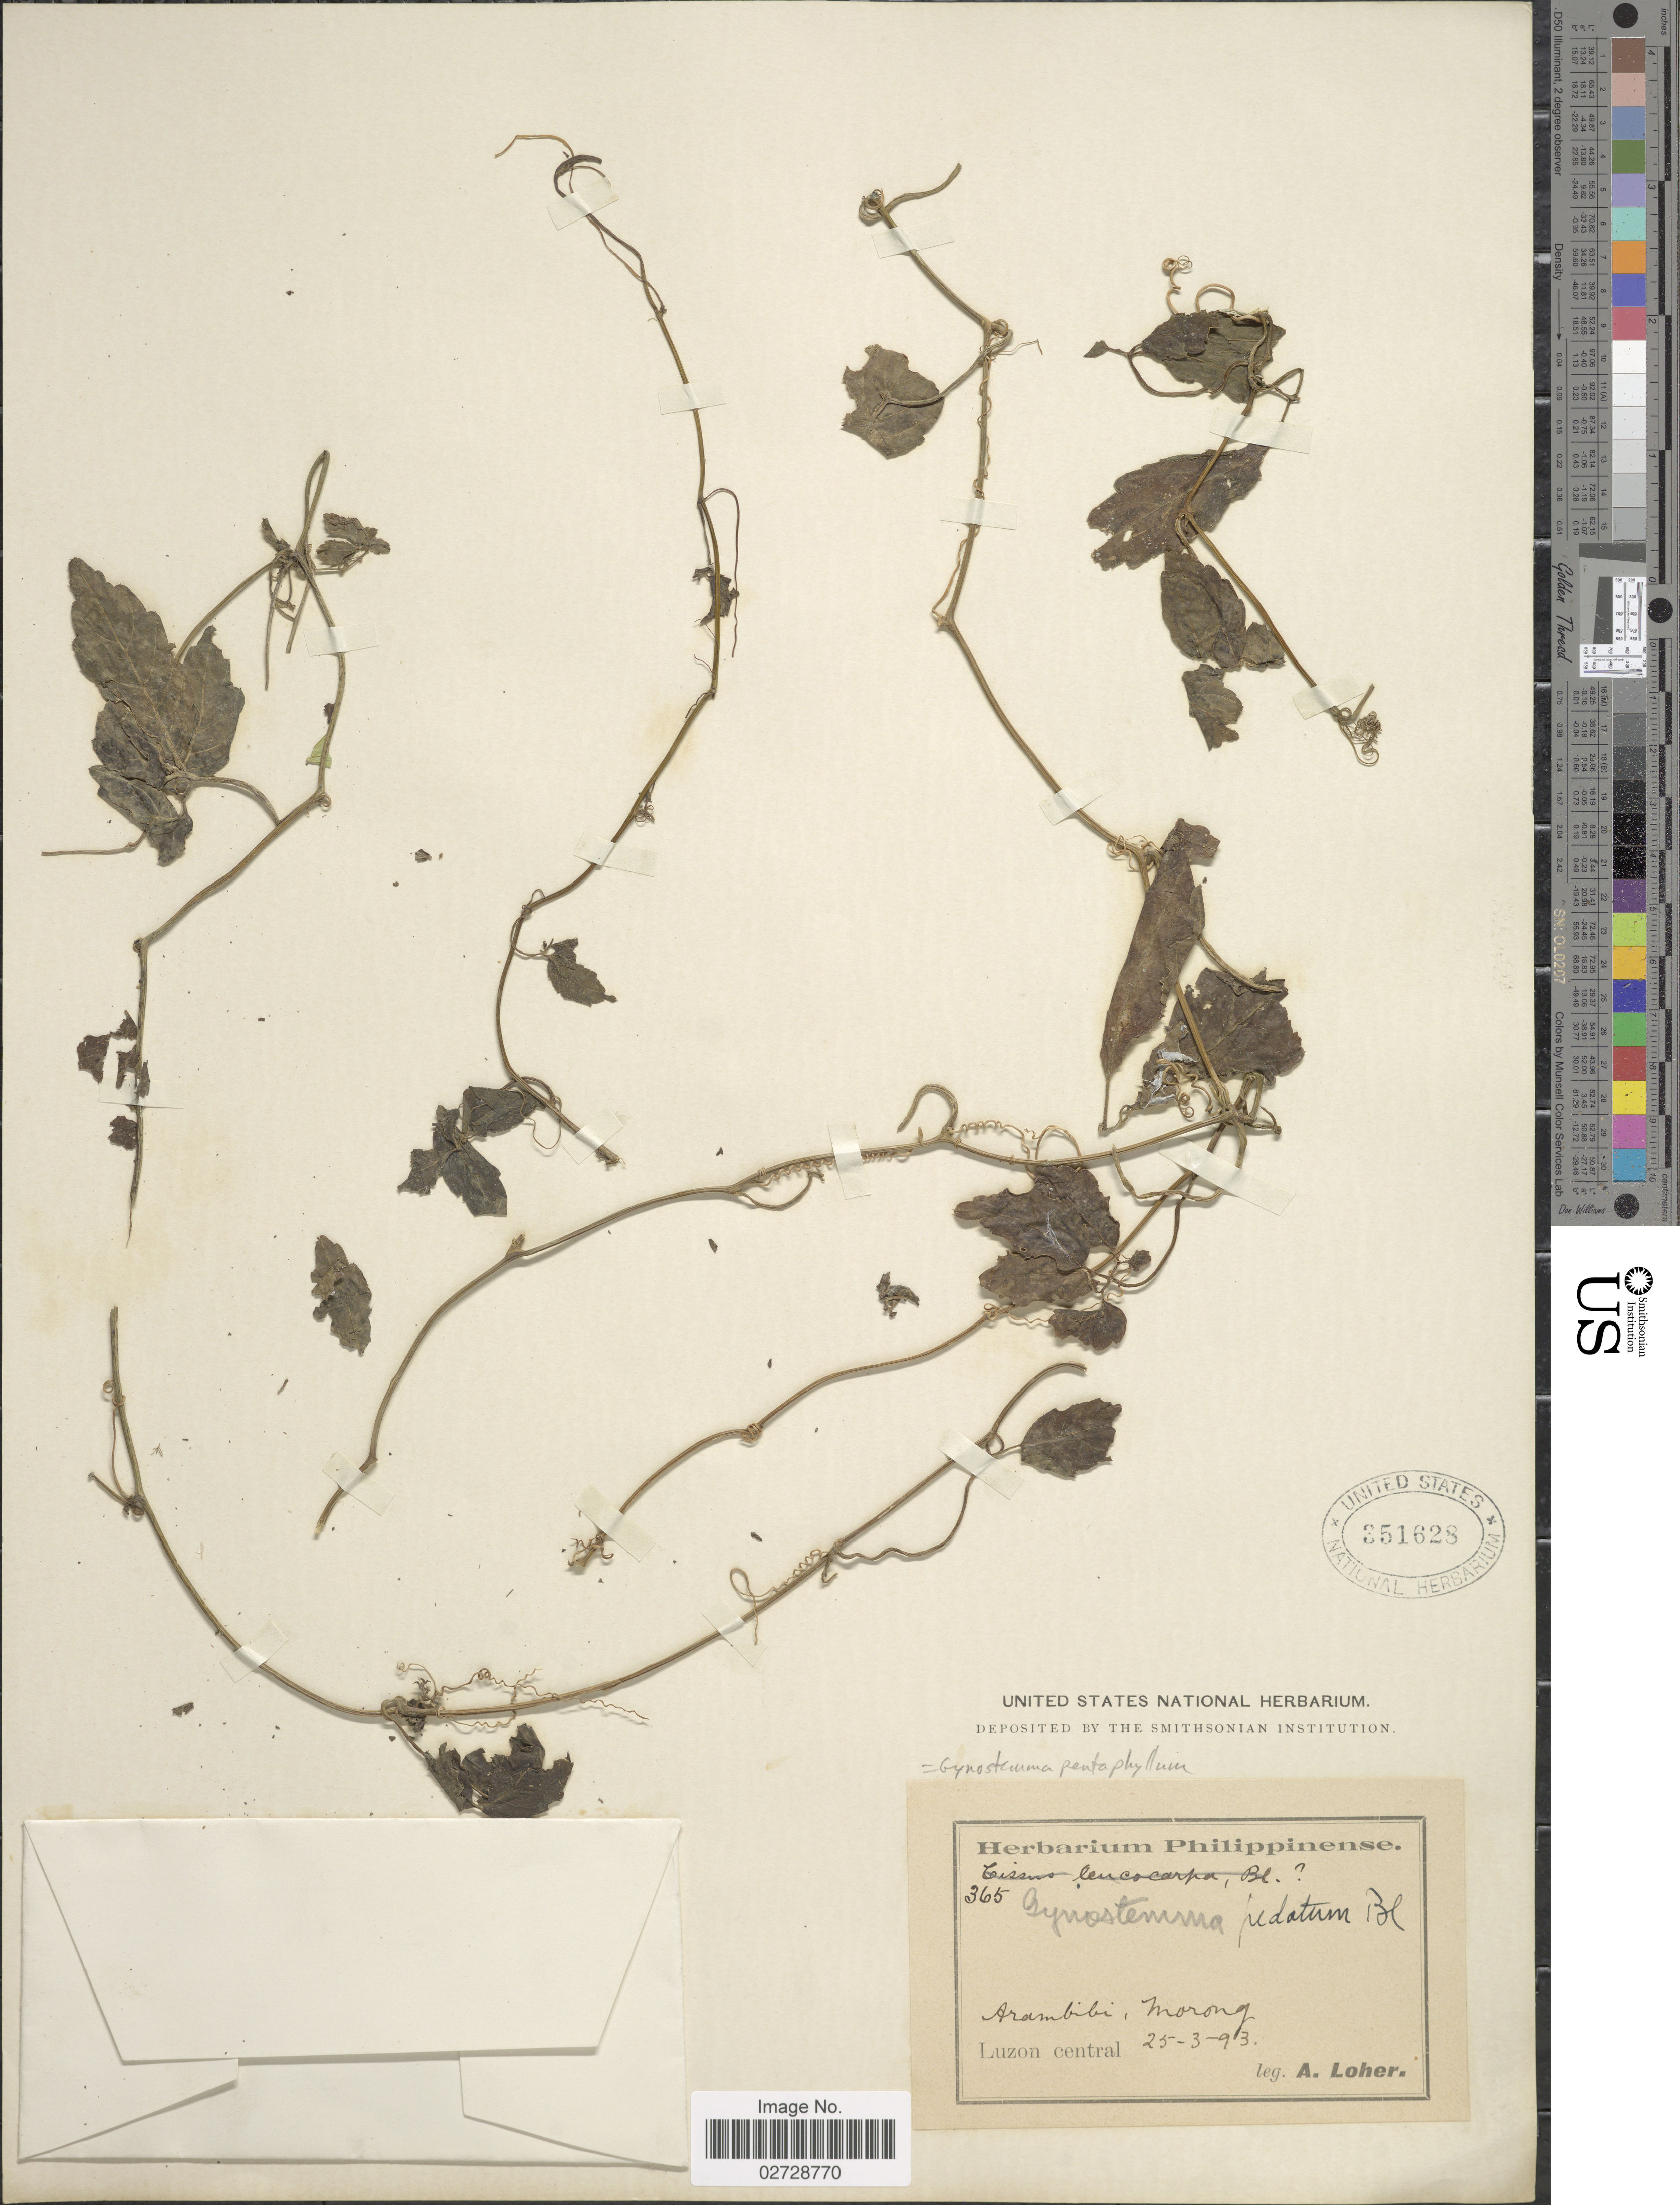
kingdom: Plantae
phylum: Tracheophyta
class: Magnoliopsida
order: Cucurbitales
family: Cucurbitaceae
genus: Gynostemma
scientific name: Gynostemma pentaphyllum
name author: (Thunb.) Makino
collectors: A. Loher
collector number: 365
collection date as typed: Transcribed d/m/y: 25/3/93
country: Philippines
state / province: Central Luzon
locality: Arambibi, Morong. Luzon Central.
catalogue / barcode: US 351628